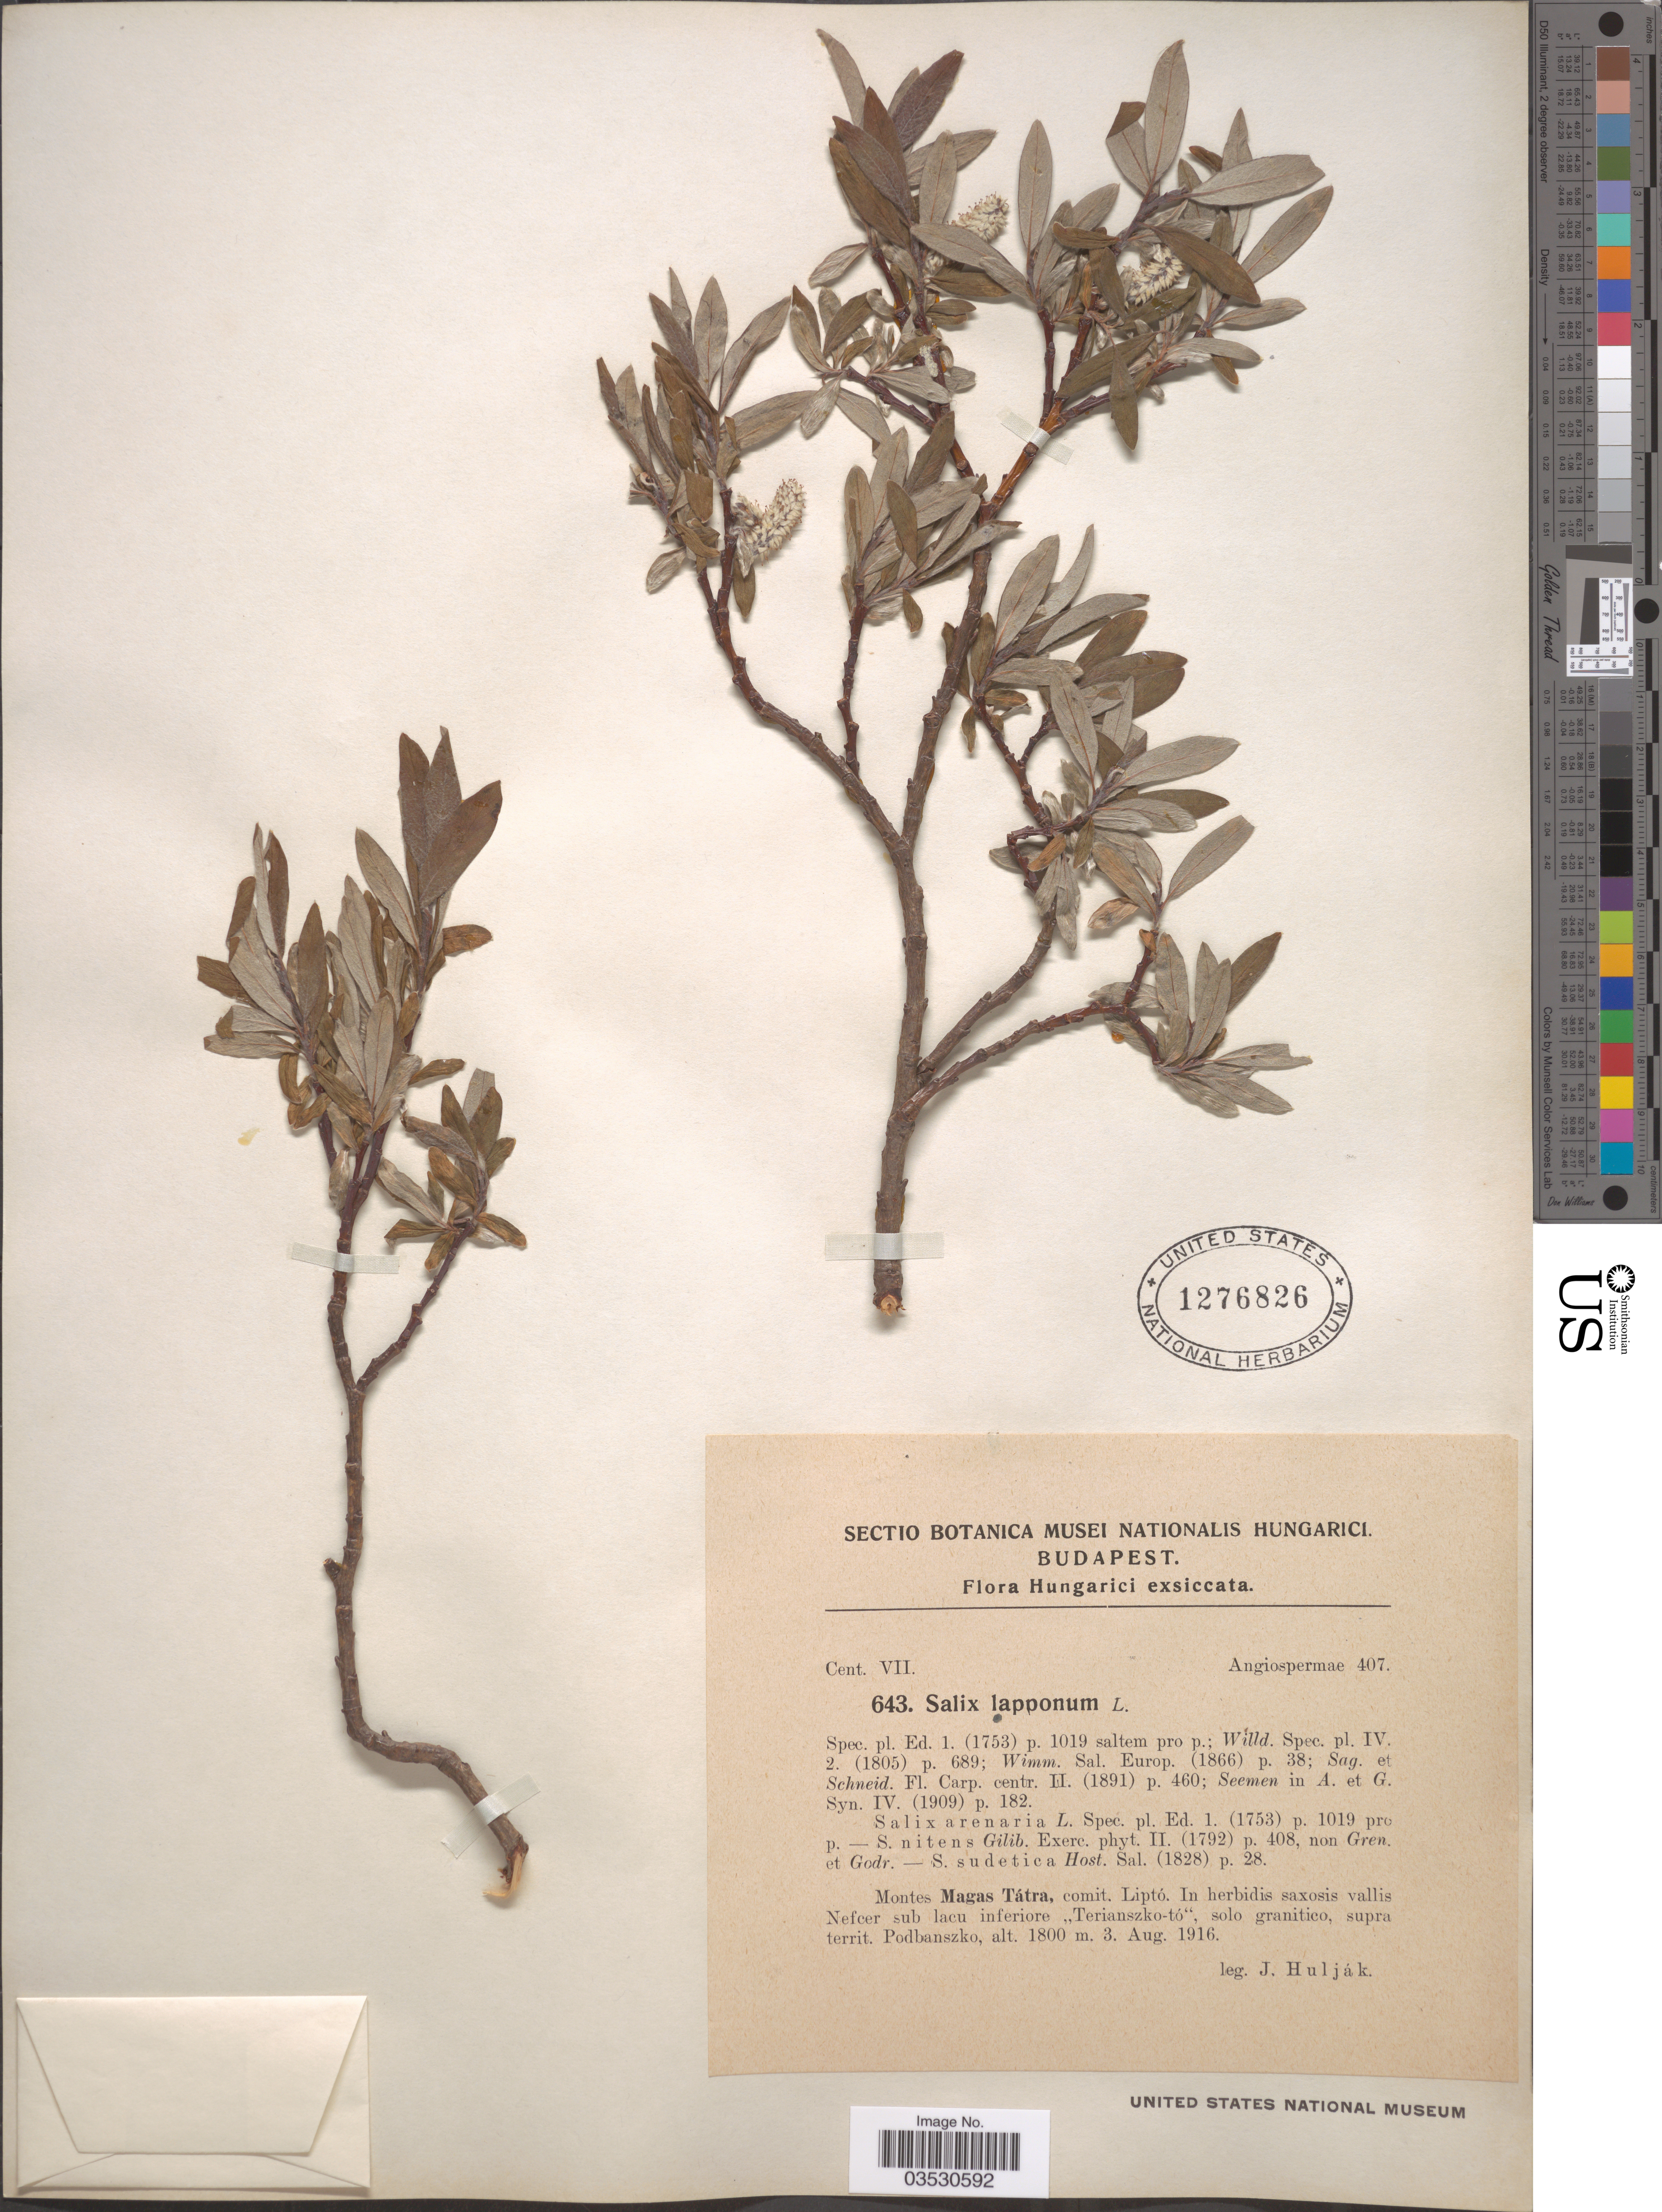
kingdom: Plantae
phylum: Tracheophyta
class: Magnoliopsida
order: Malpighiales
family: Salicaceae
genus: Salix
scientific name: Salix lapponum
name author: L.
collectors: J. Huljak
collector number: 643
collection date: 1916-08-03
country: Hungary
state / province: Budapest, Capital District of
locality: Montes Magas Tátra, comit. Liptó. In herbidis saxosis vallis Nefcer sub lacu inferiore "Terianszko-to", solo granitico, supra territ. Podbanszko.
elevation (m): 1800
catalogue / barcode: US 1276826